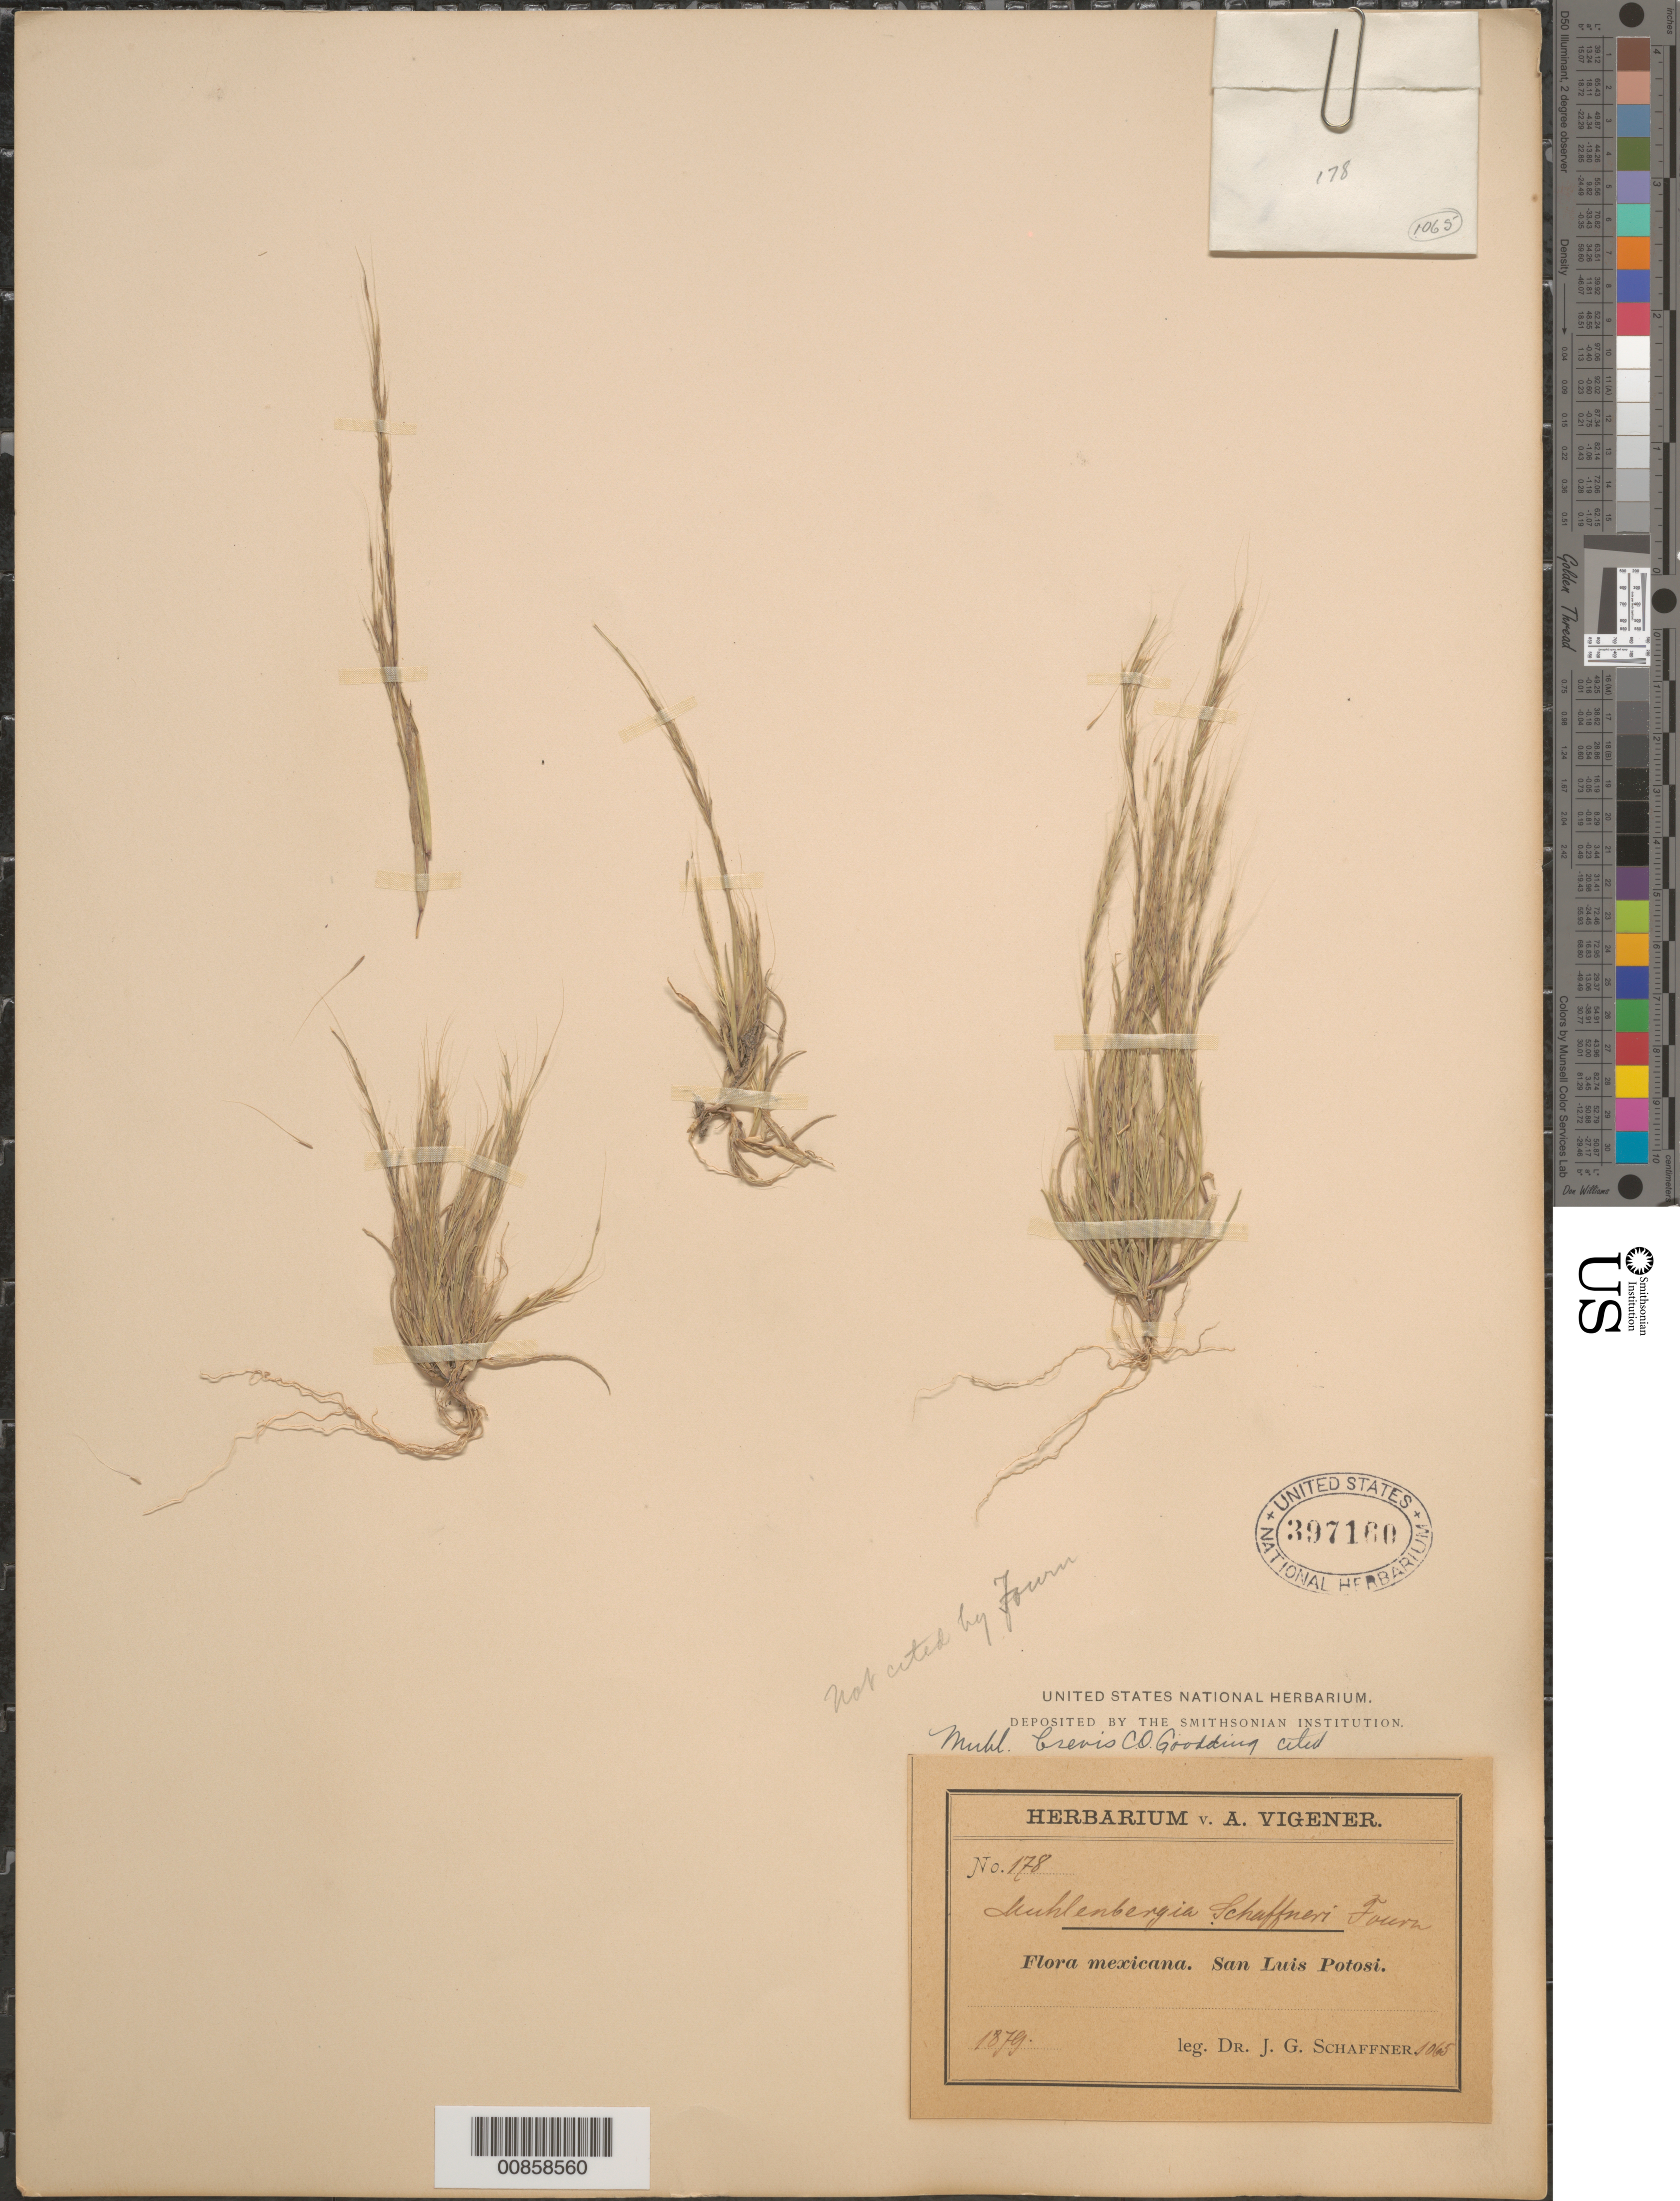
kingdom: Plantae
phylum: Tracheophyta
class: Liliopsida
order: Poales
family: Poaceae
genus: Muhlenbergia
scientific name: Muhlenbergia brevis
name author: C.O. Goodd.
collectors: J. G. Schaffner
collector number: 1065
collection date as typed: Sep 1879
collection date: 1879-09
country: Mexico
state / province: San Luis Potosi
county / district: San Luis Potosi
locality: Cerro near San Luis, mpio. San Luis Potosí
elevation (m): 2000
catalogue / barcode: US 397160